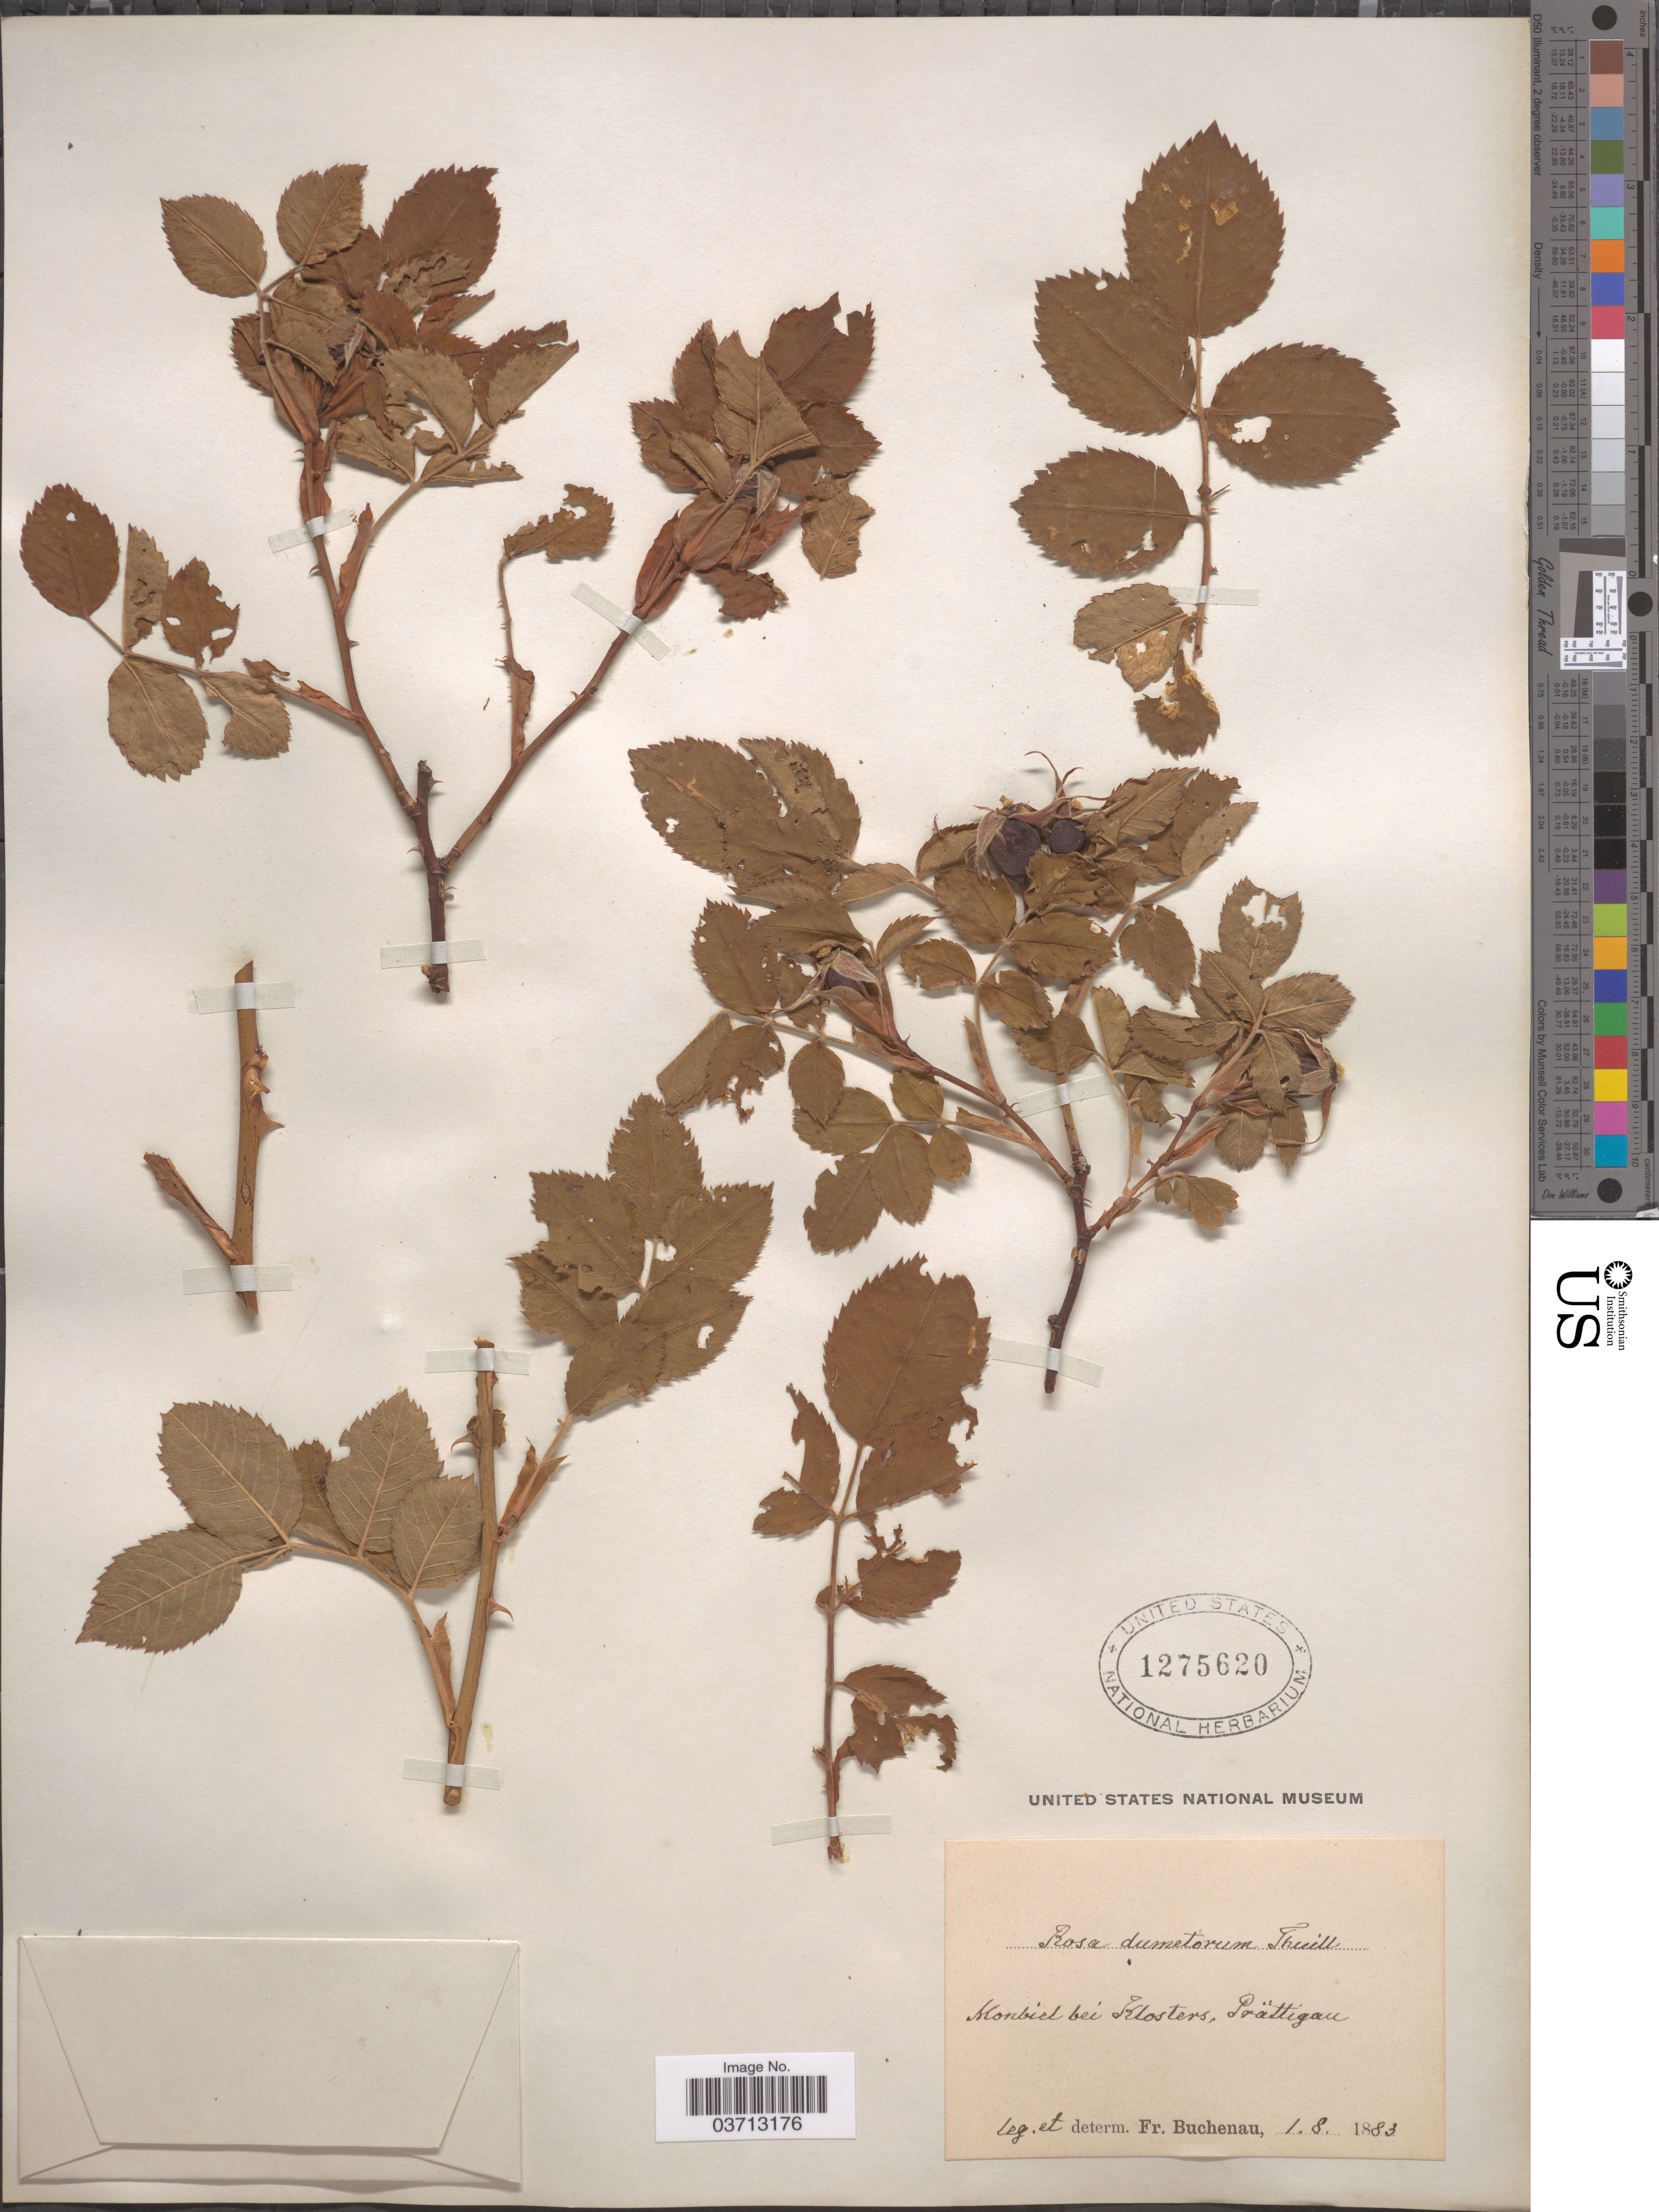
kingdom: Plantae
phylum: Tracheophyta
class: Magnoliopsida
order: Rosales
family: Rosaceae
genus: Rosa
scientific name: Rosa dumetorum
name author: Lange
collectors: F. Buchenau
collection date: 1883-08-01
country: Switzerland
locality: Monbiel bei Klosters, Prättigau.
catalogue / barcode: US 1275620